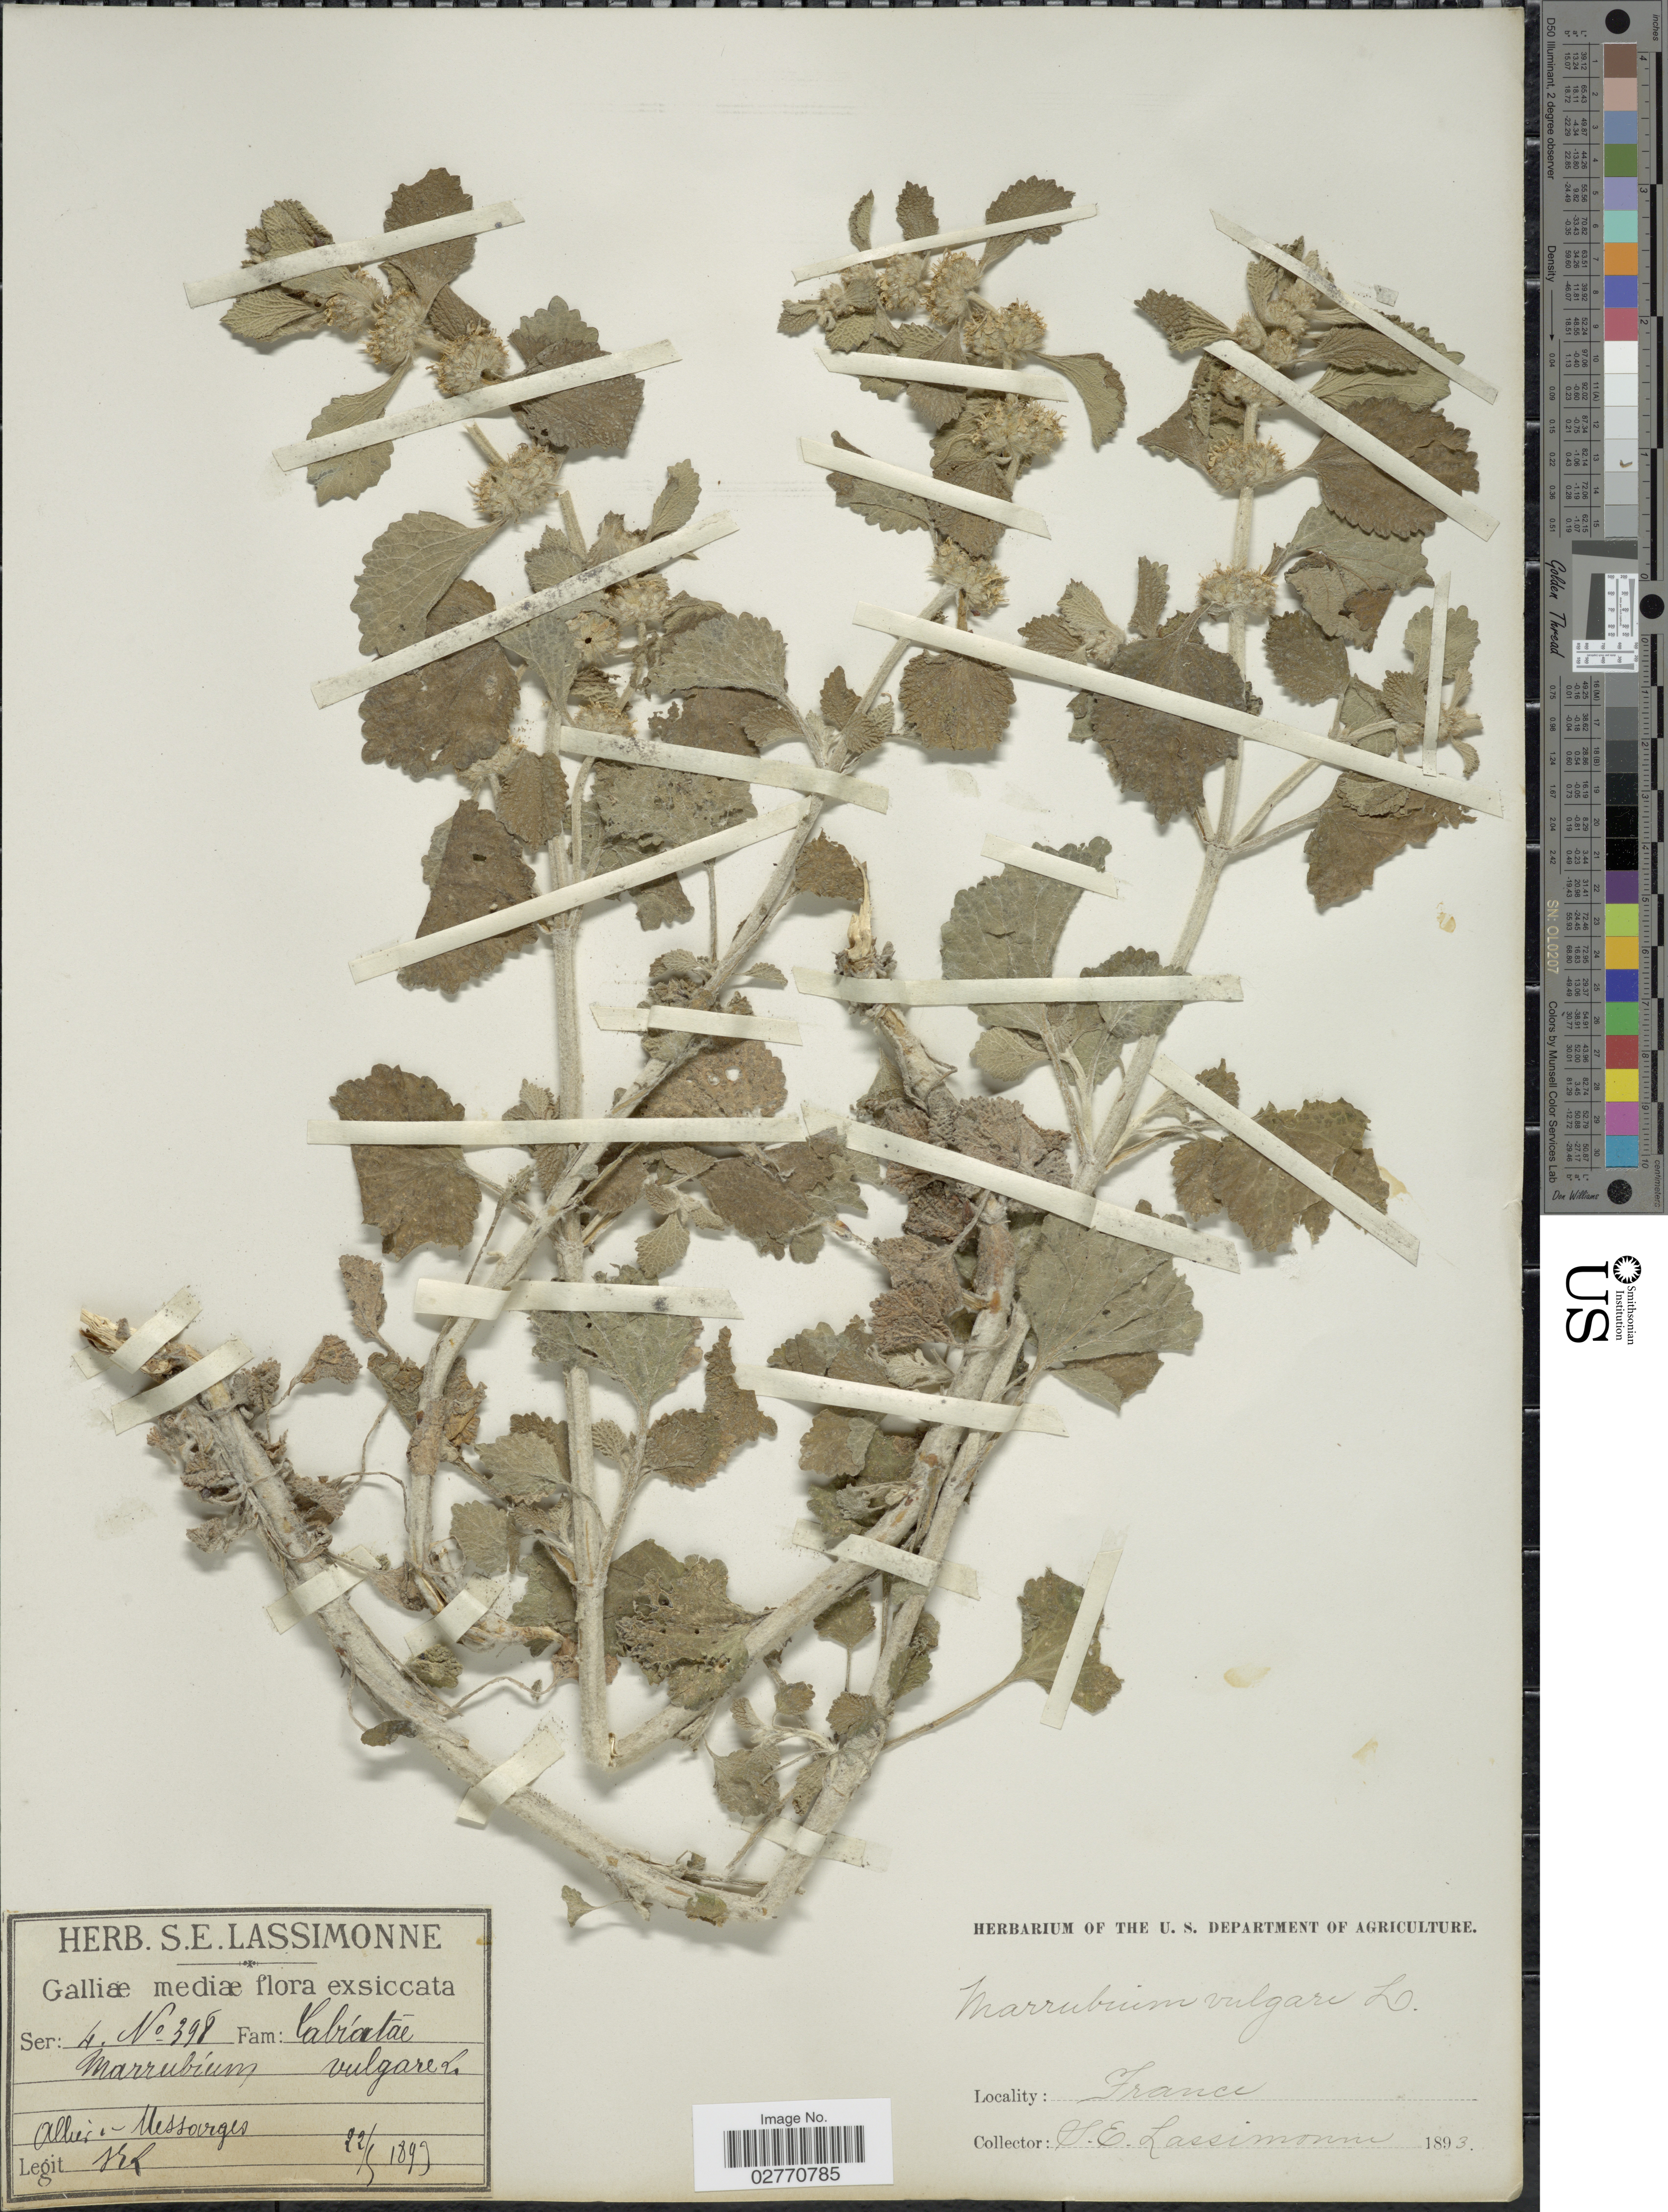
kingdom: Plantae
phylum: Tracheophyta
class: Magnoliopsida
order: Lamiales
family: Lamiaceae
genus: Marrubium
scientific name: Marrubium vulgare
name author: L.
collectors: S. Lassimonne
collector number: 398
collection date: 1893-05-22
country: France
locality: Allier - Messarges.